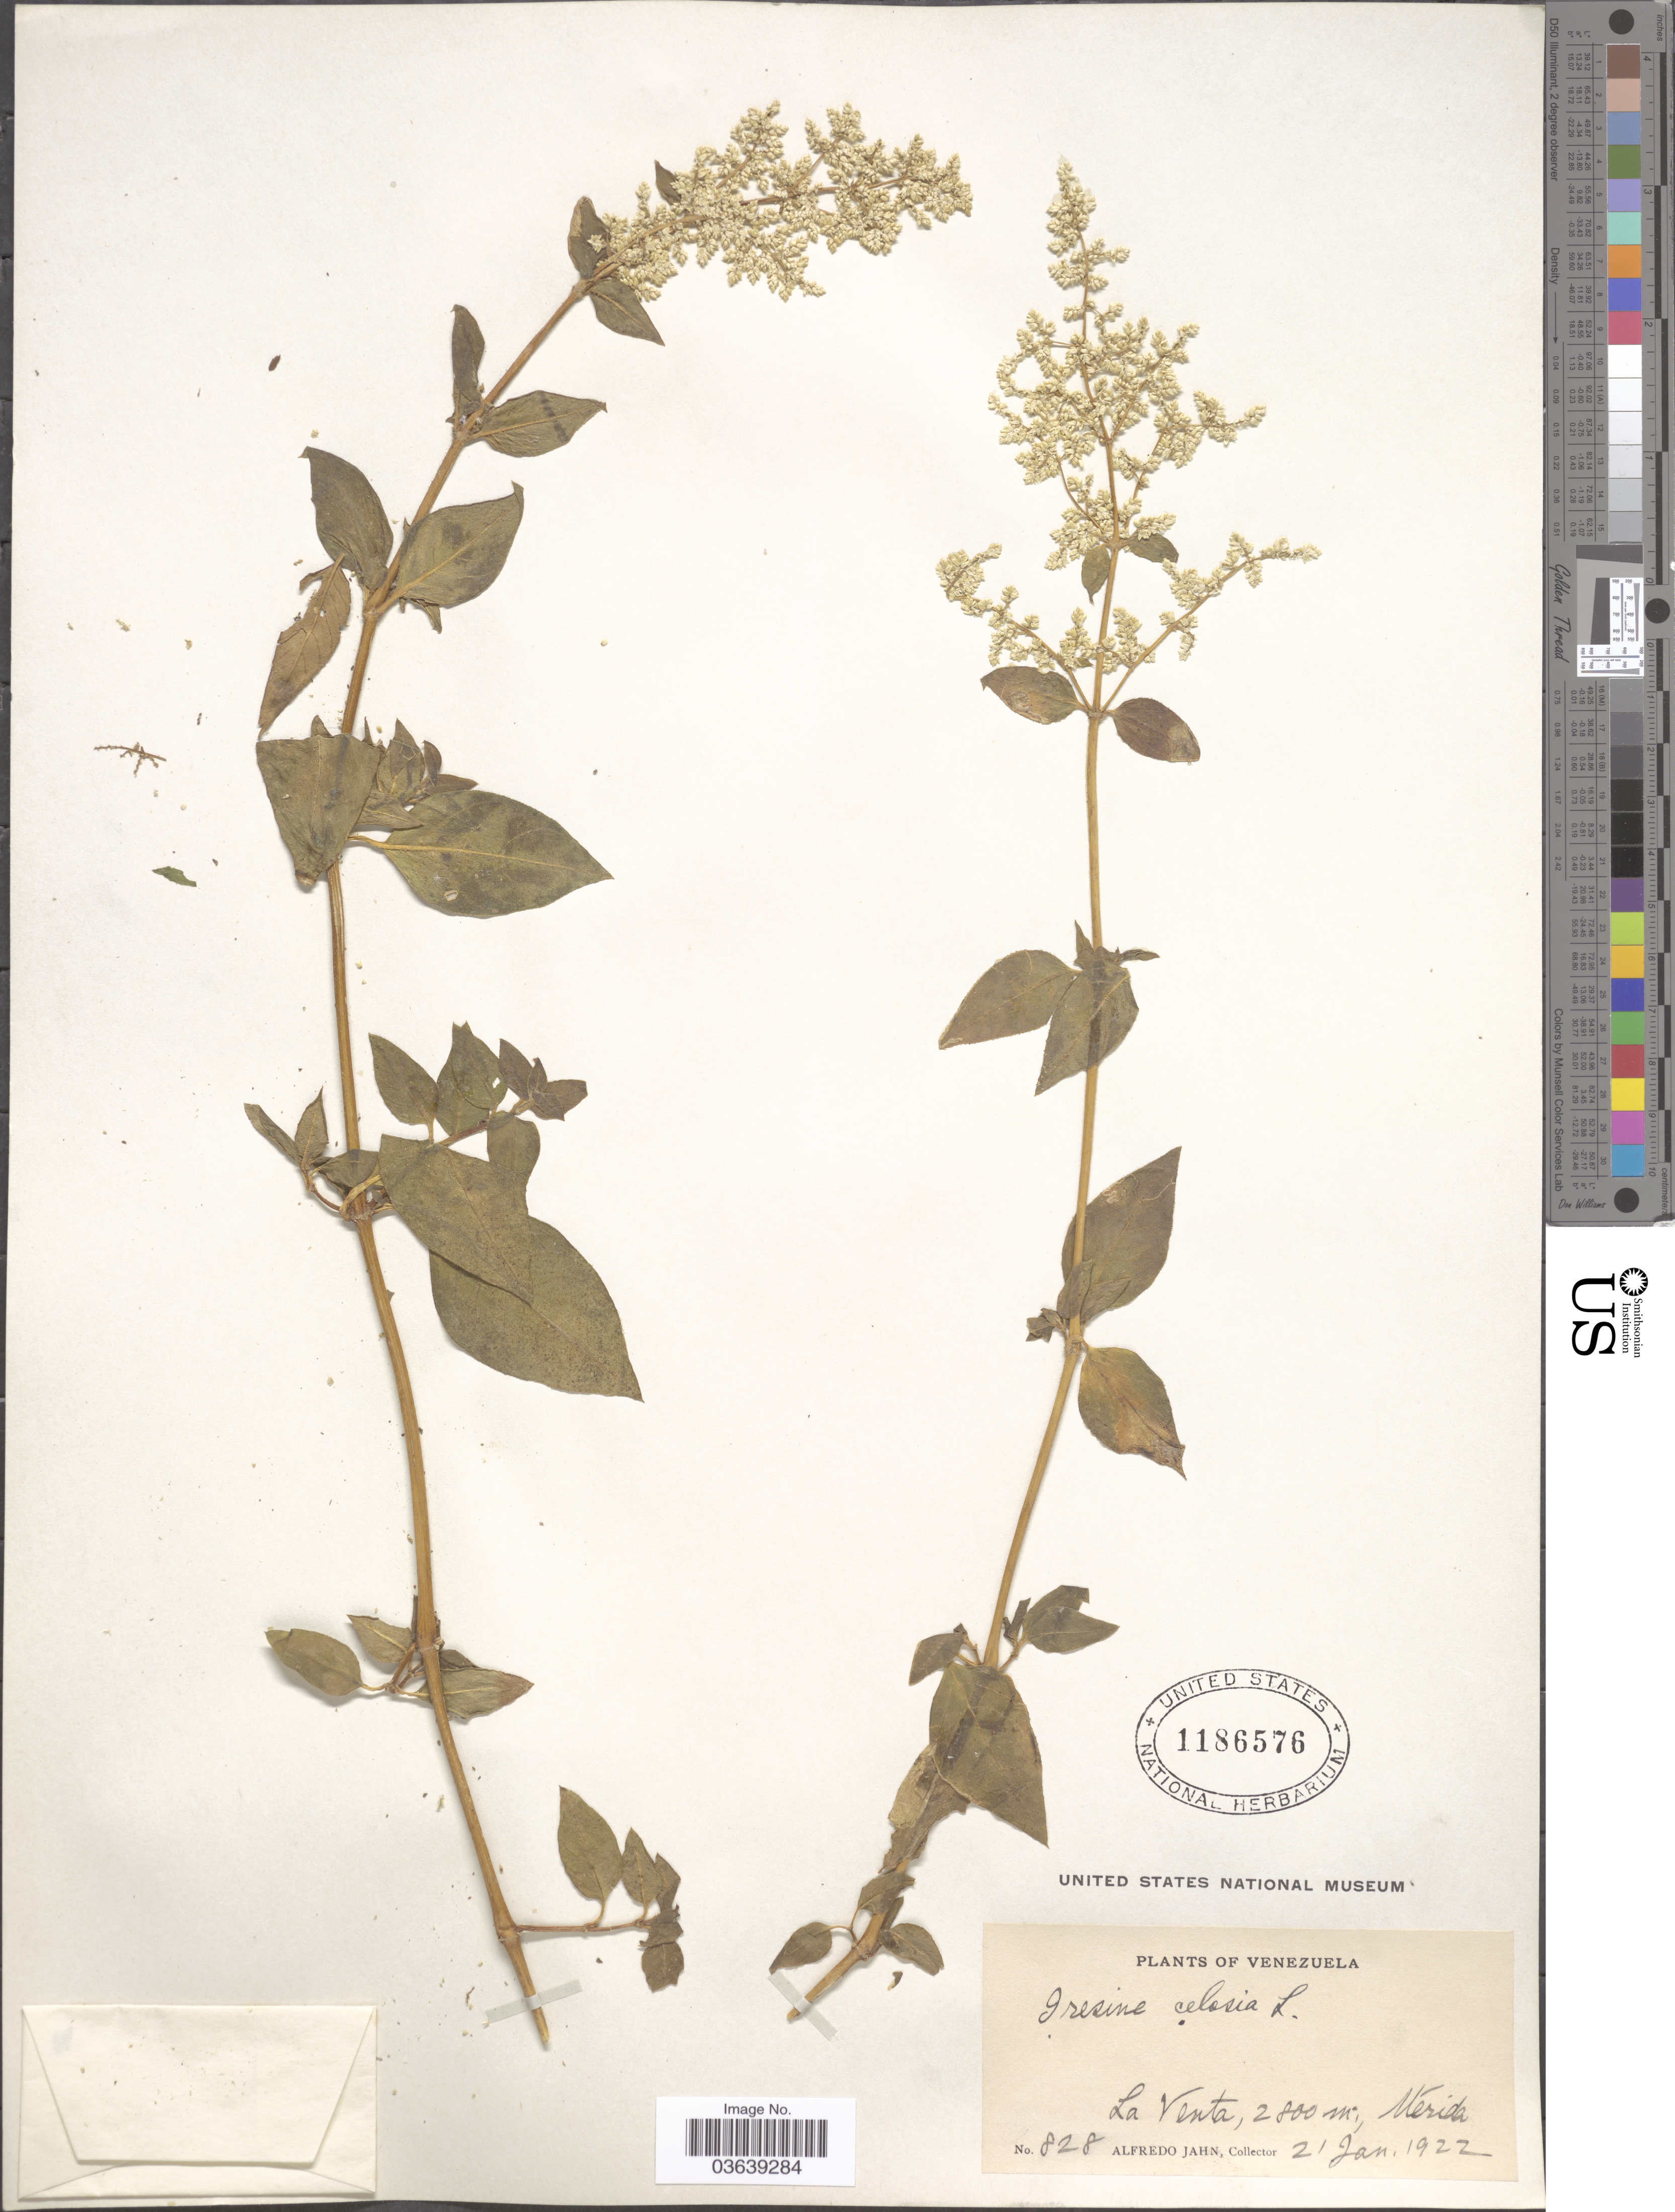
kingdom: Plantae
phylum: Tracheophyta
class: Magnoliopsida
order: Caryophyllales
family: Amaranthaceae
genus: Iresine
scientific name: Iresine celosia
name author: L.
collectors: A. Jahn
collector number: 828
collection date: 1922-01-21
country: Venezuela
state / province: Mérida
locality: La Venta.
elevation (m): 2800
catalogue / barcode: US 1186576